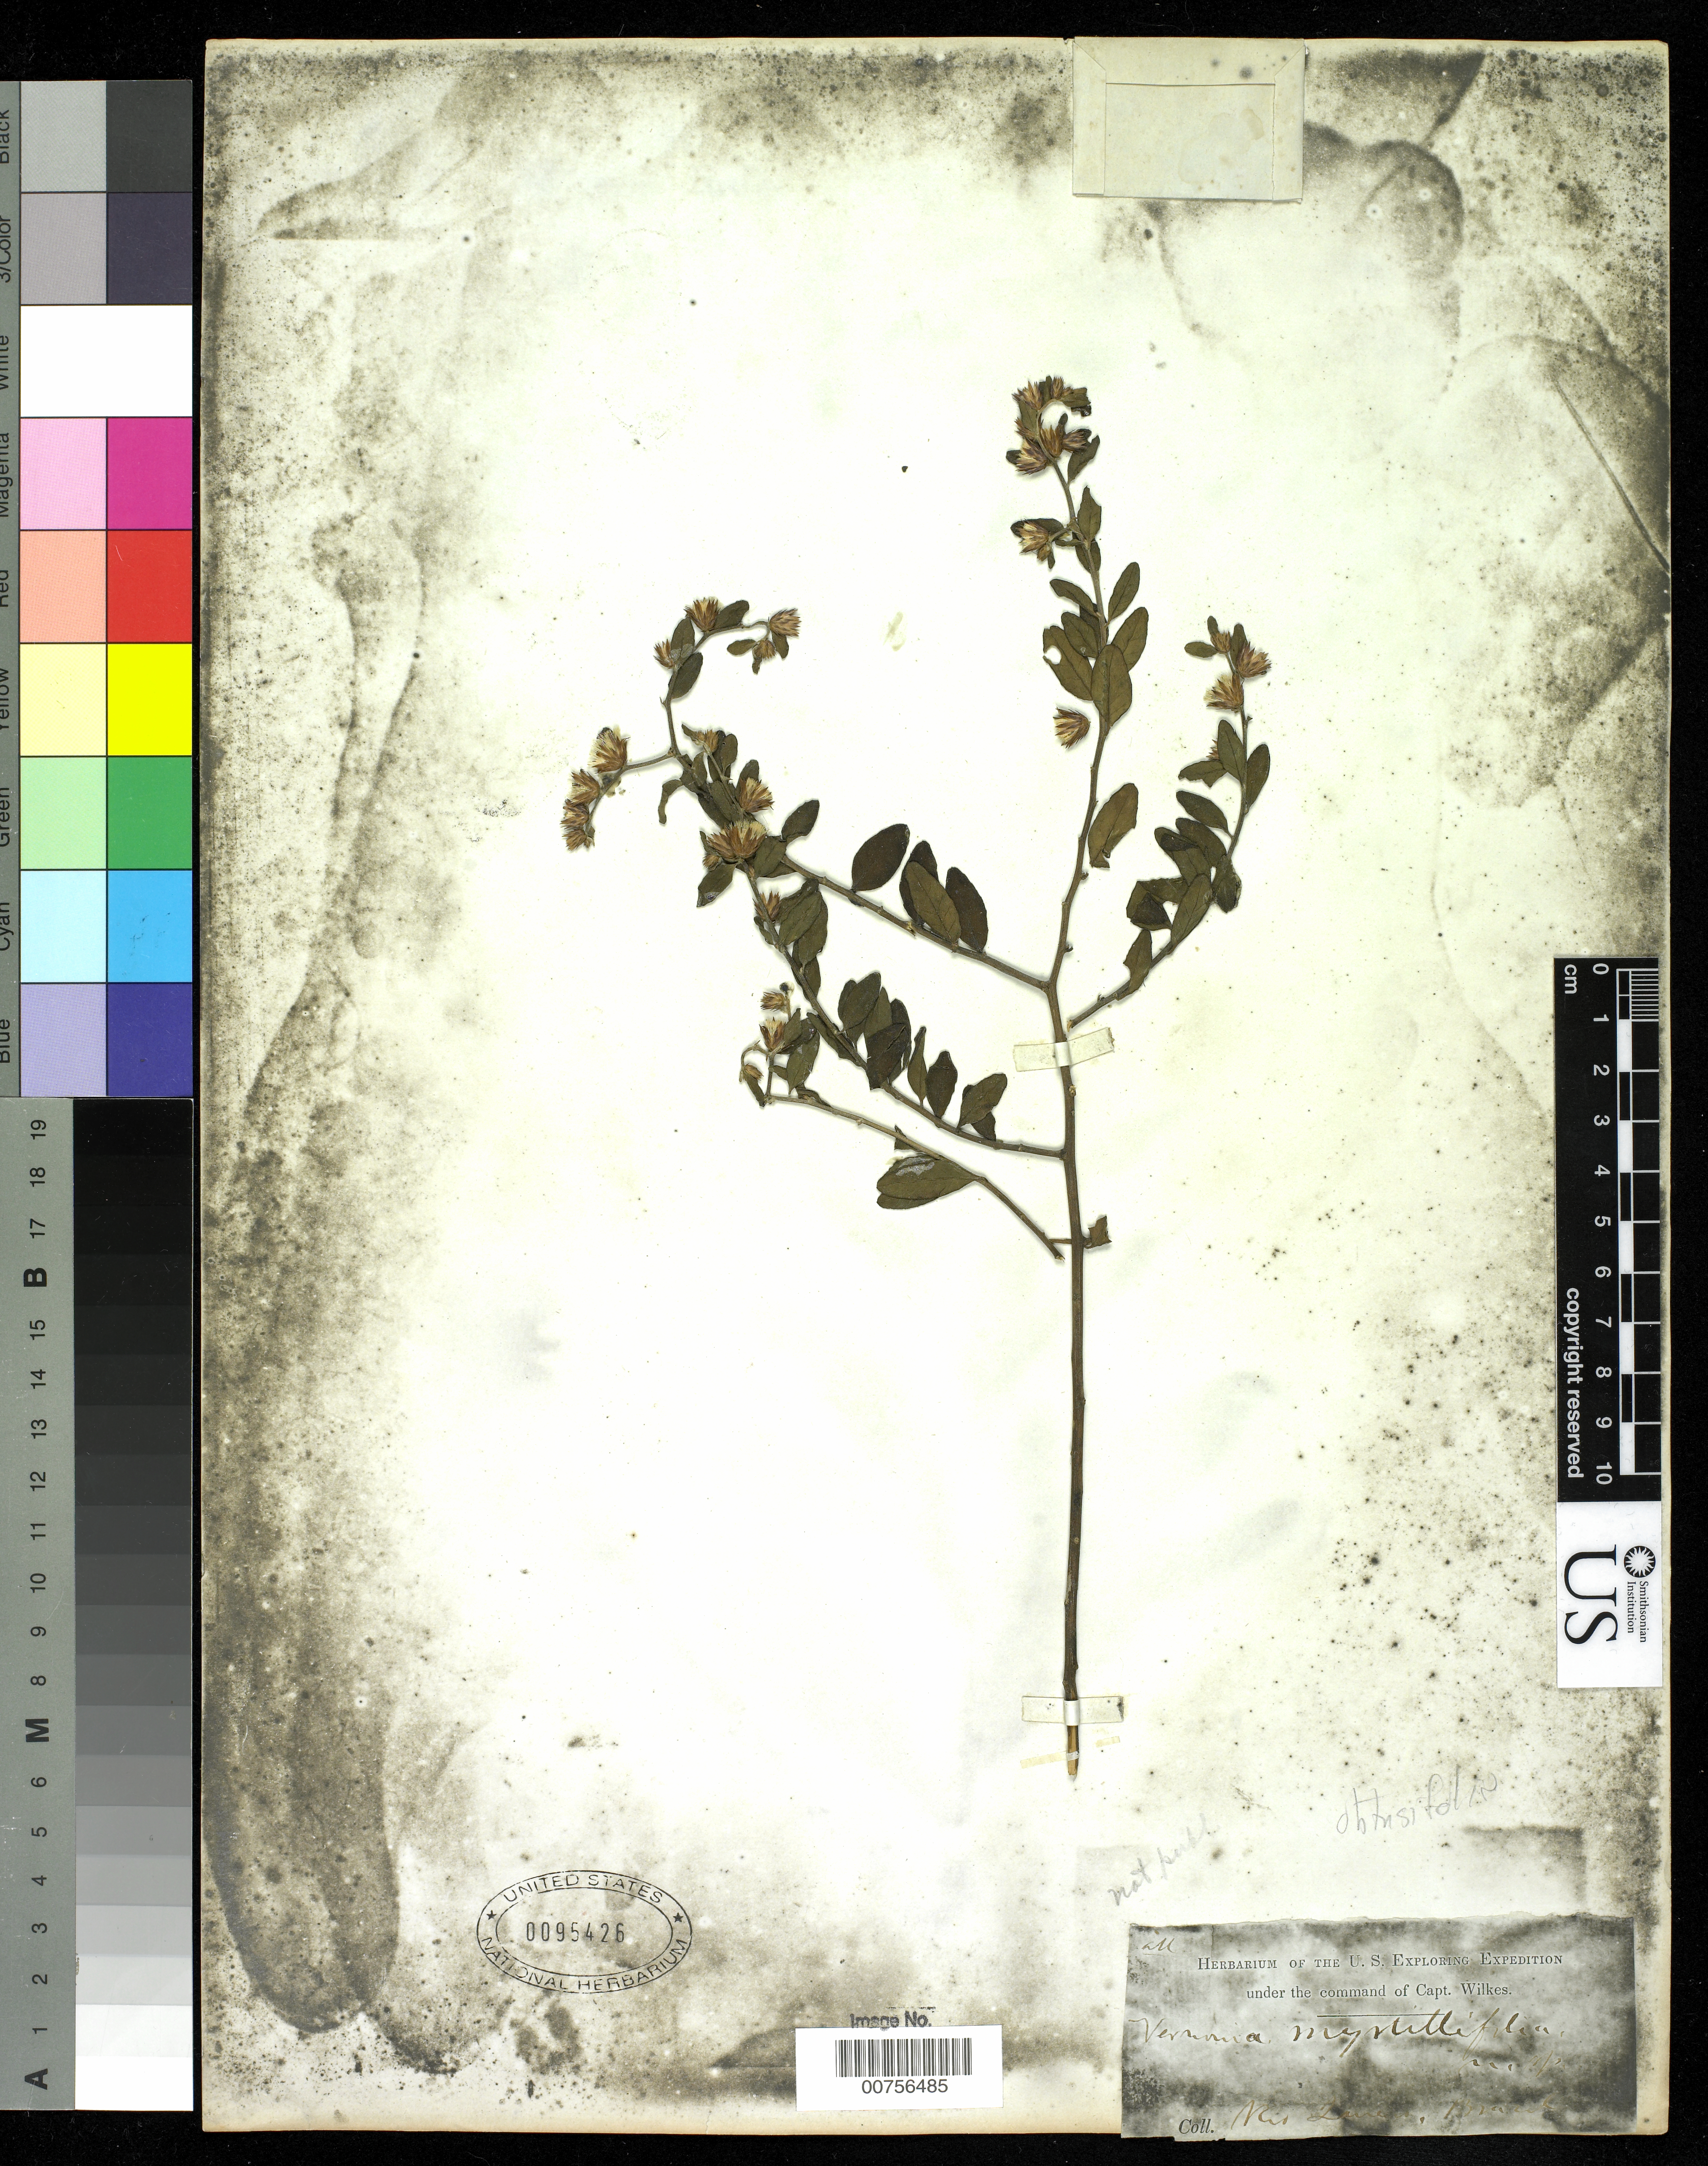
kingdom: Plantae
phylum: Tracheophyta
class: Magnoliopsida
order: Asterales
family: Asteraceae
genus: Lepidaploa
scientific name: Lepidaploa obtusifolia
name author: (Less.) H. Rob.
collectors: Wilkes Explor. Exped.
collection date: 1838/1842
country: Brazil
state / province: Rio de Janeiro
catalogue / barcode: US 95426